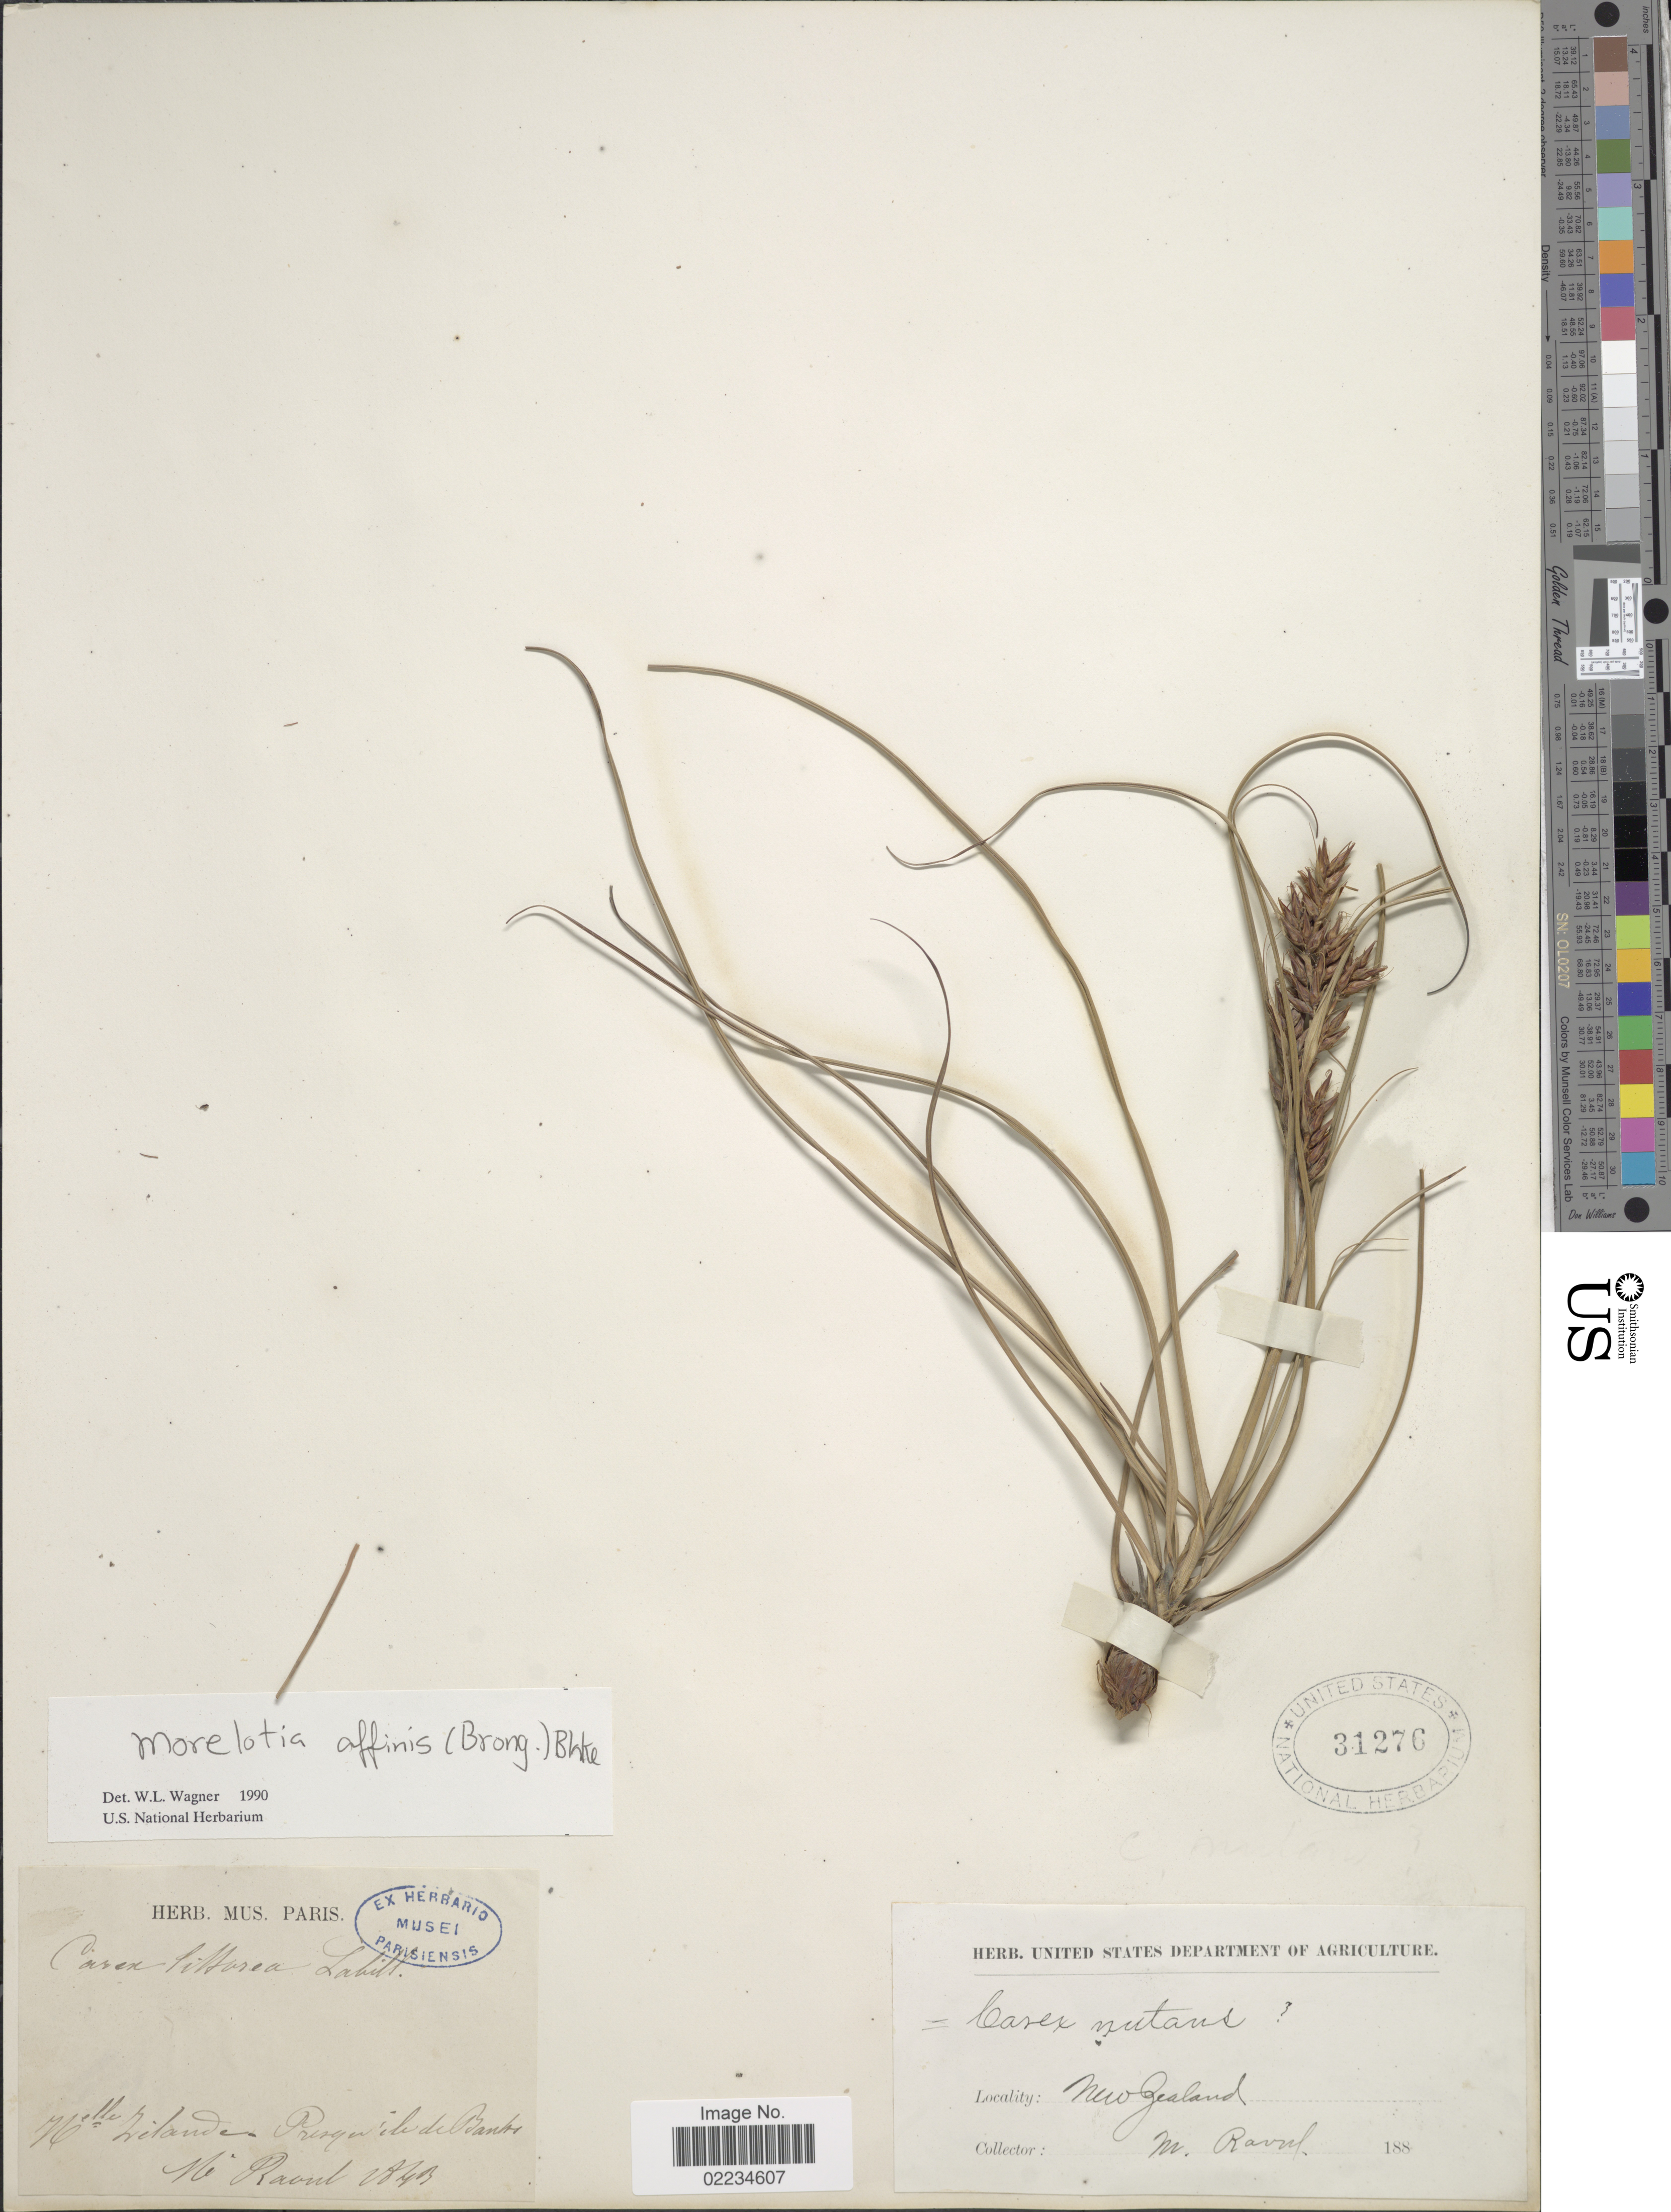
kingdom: Plantae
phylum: Tracheophyta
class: Liliopsida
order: Poales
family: Cyperaceae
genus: Morelotia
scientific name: Morelotia affinis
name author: (Brongn.) S.T. Blake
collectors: M. Raoul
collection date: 1843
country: New Zealand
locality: Nelle Zeilande. Presgu'ile de Banks [Banks Peninsula]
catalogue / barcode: US 31276